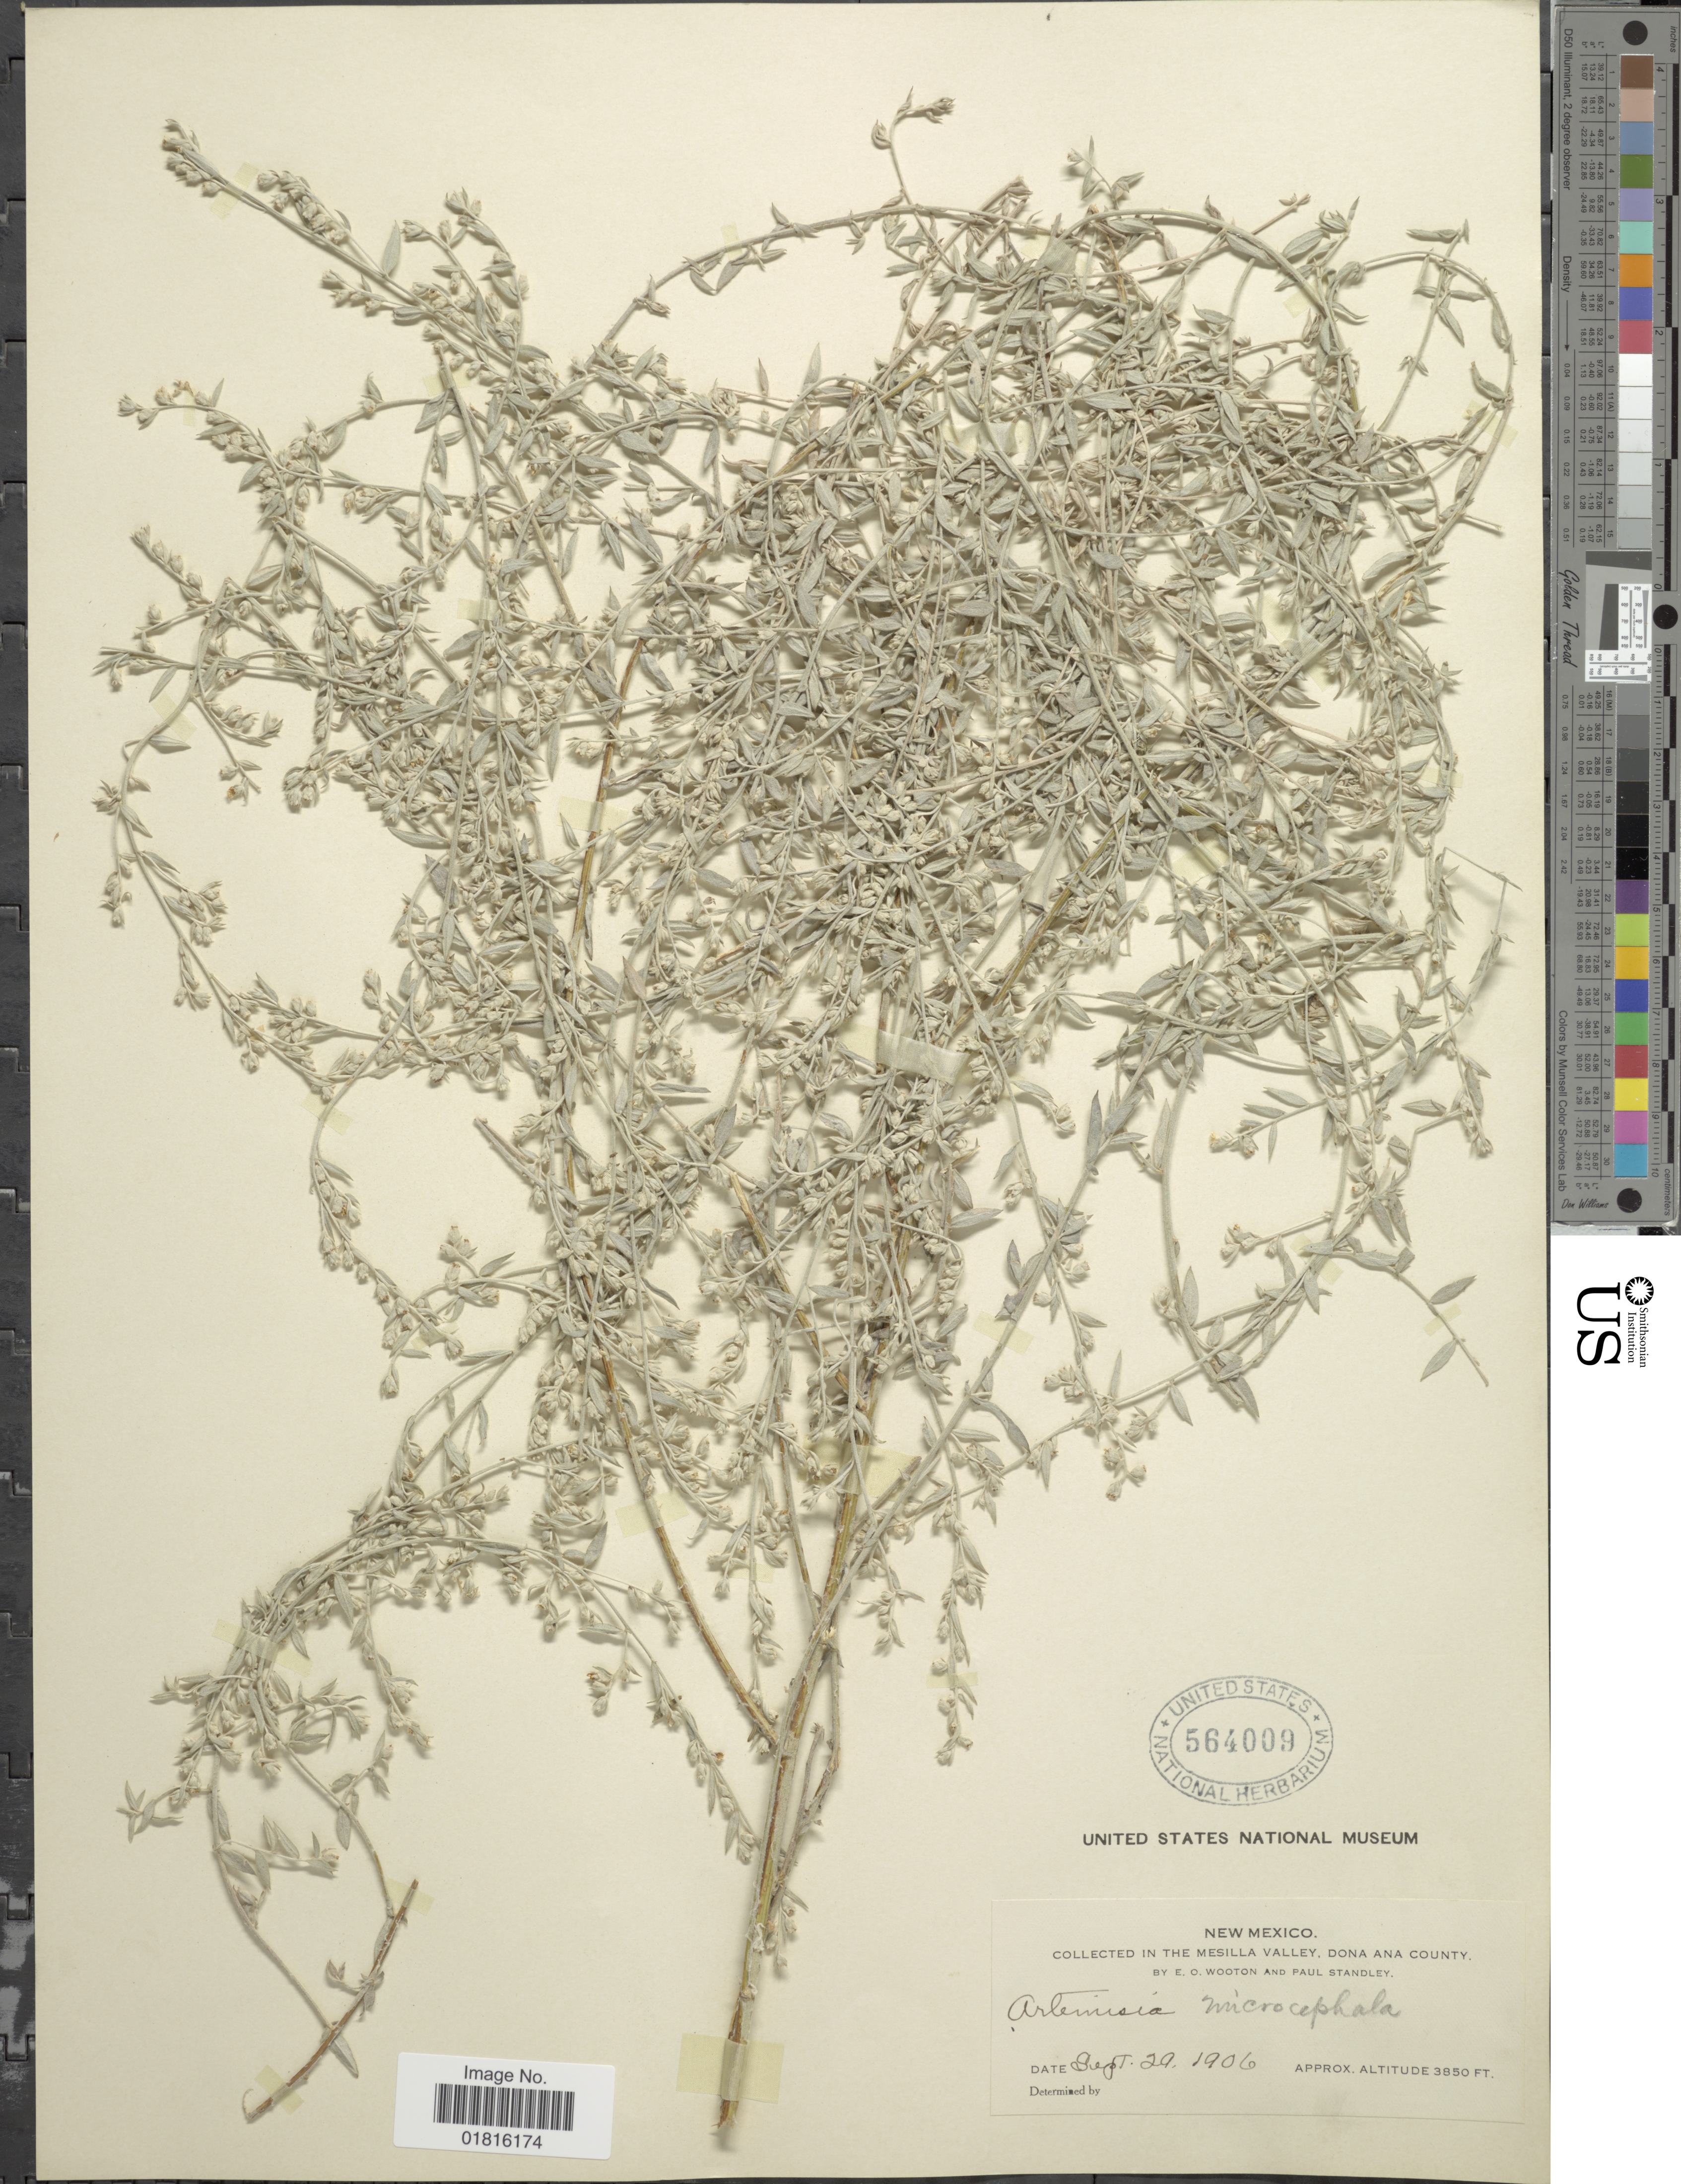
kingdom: Plantae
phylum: Tracheophyta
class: Magnoliopsida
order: Asterales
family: Asteraceae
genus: Artemisia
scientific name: Artemisia ludoviciana subsp. albula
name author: (Wooton) D.D. Keck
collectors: E. O. Wooton & P. C. Standley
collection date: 1906-09-29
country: United States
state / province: New Mexico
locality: In the Mesilla Valley, Dona Ana County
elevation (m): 1173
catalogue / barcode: US 564009